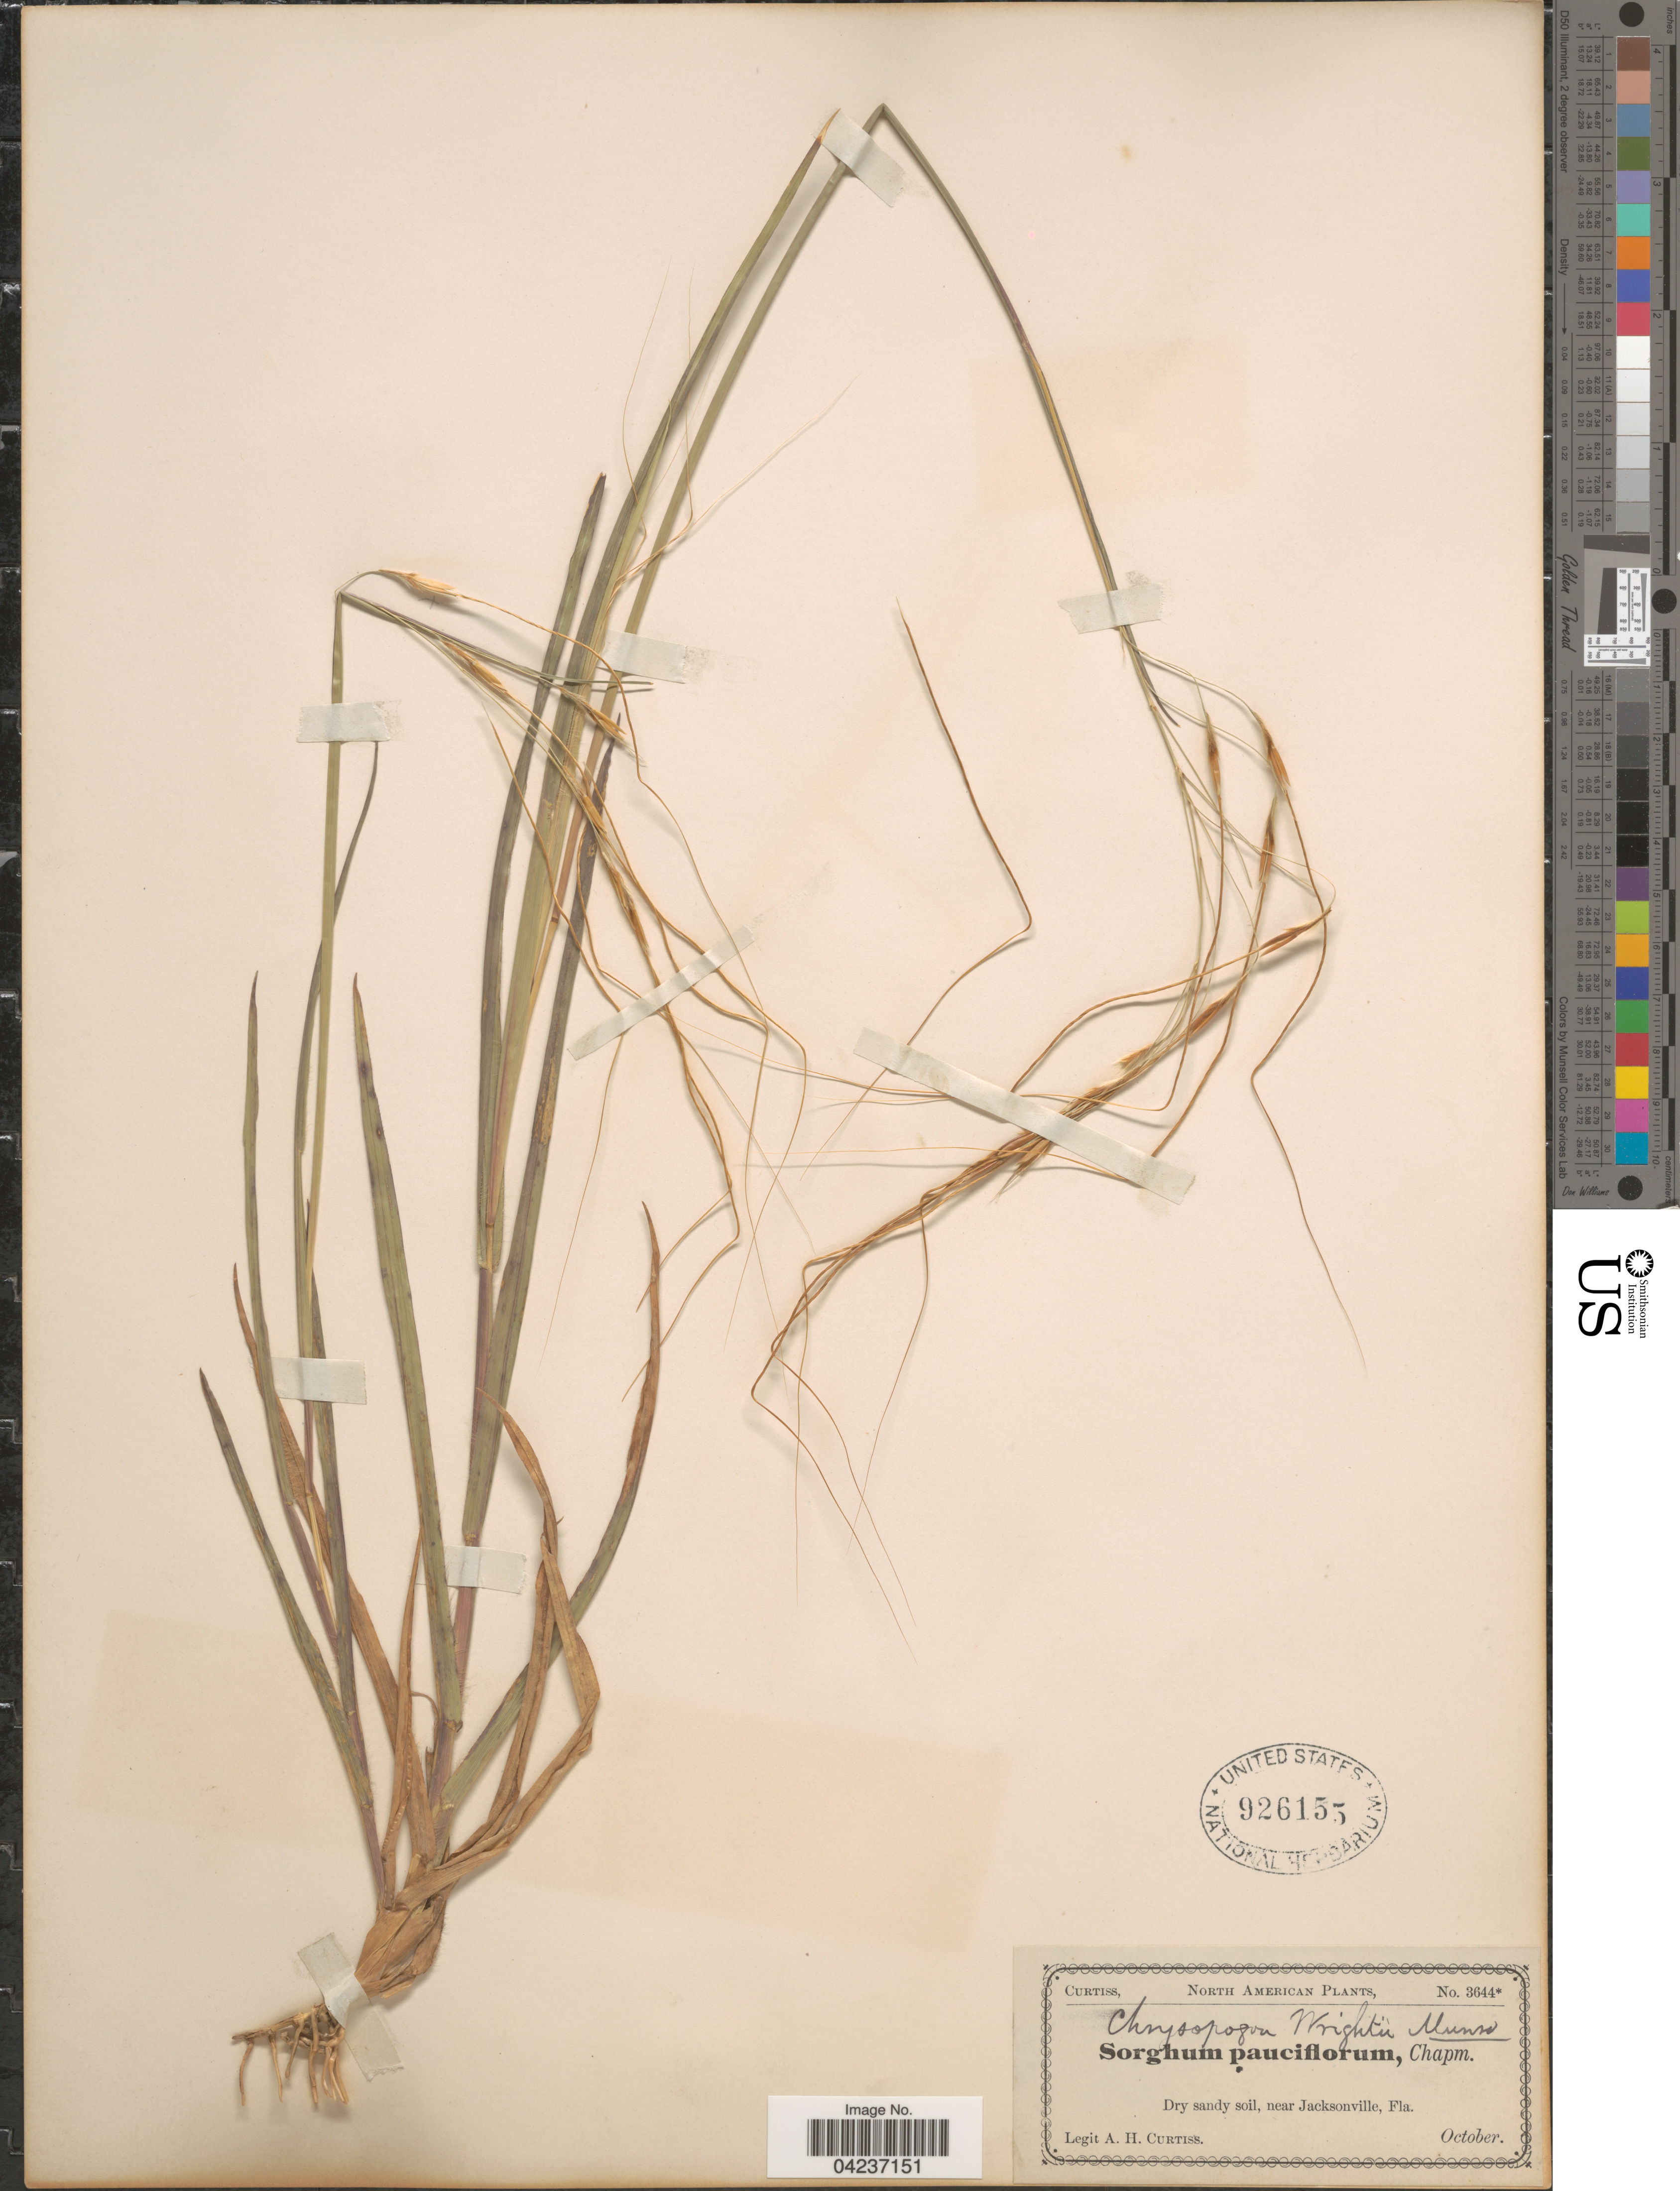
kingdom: Plantae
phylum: Tracheophyta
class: Liliopsida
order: Poales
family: Poaceae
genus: Chrysopogon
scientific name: Chrysopogon pauciflorus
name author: (Chapm.) Benth. ex Vasey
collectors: A. H. Curtiss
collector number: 3644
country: United States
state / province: Florida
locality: Dry sandy soil, near Jacksonville.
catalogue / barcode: US 926155